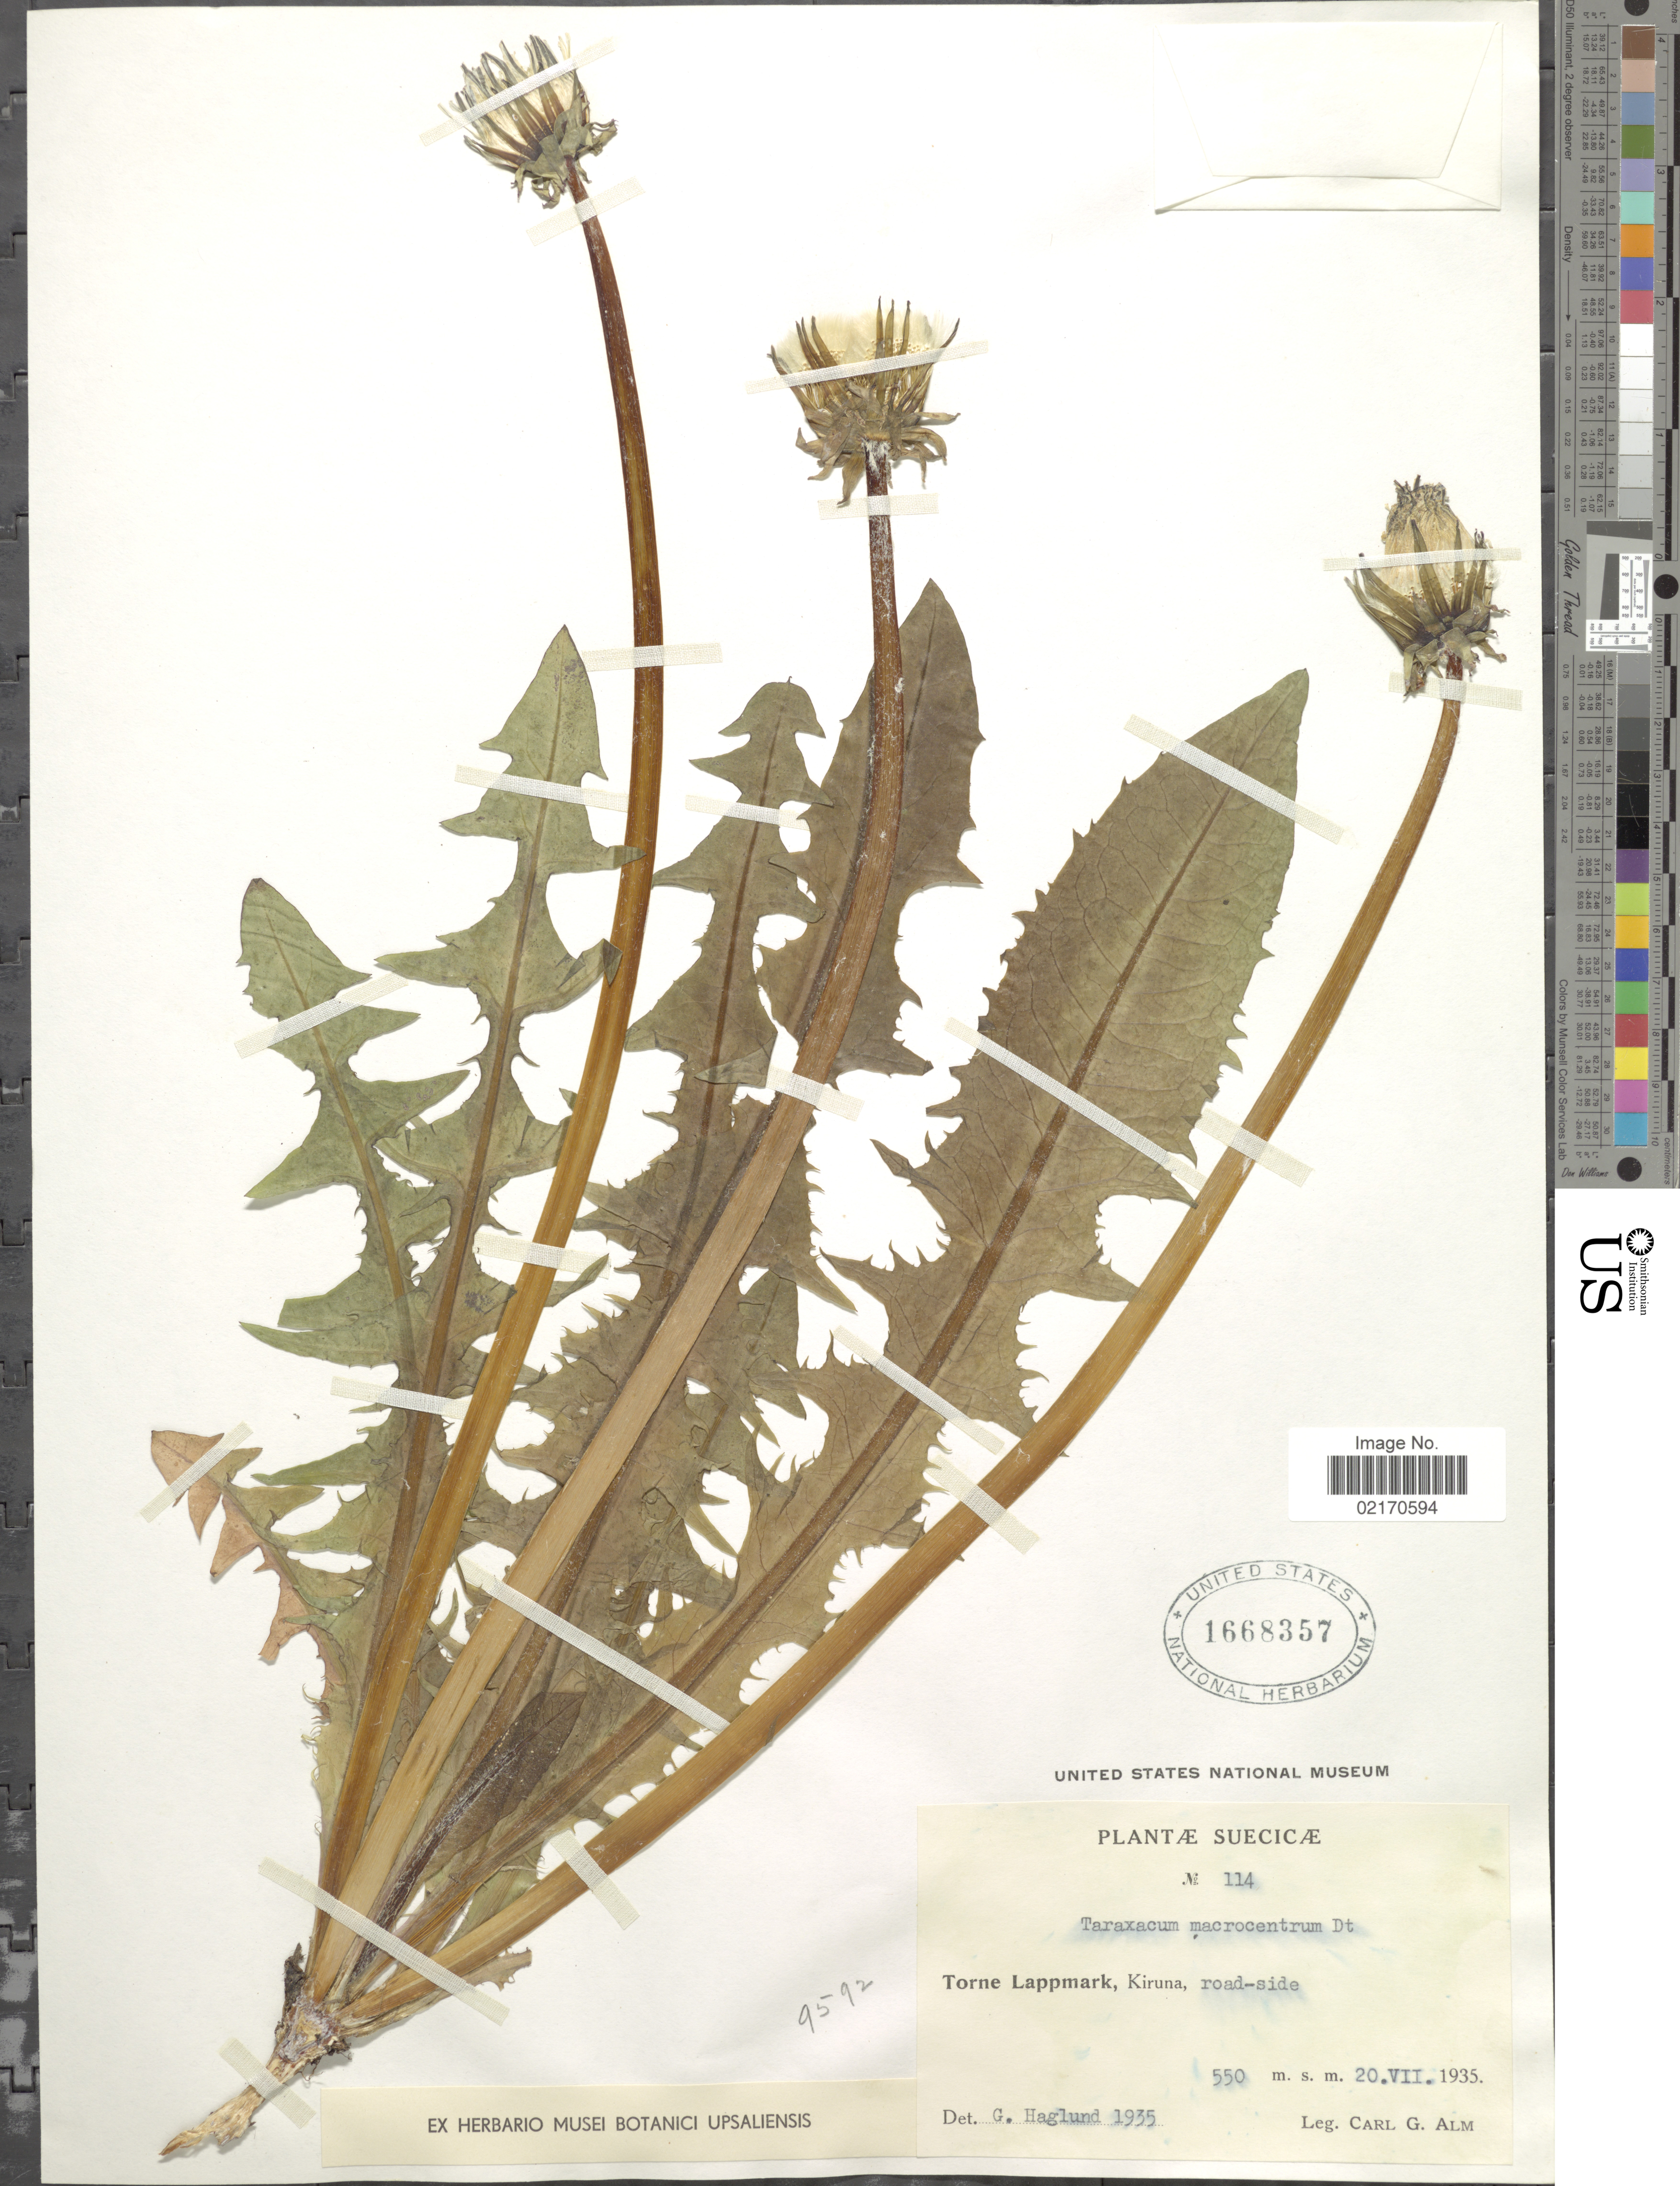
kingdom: Plantae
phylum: Tracheophyta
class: Magnoliopsida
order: Asterales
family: Asteraceae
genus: Taraxacum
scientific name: Taraxacum macrocentrum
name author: Dahlst.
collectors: C. G. Alm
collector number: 114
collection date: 1935-07-20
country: Sweden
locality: Suecicae, Torne Lappmark, Kiruna, road-side.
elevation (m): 550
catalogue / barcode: US 1668357